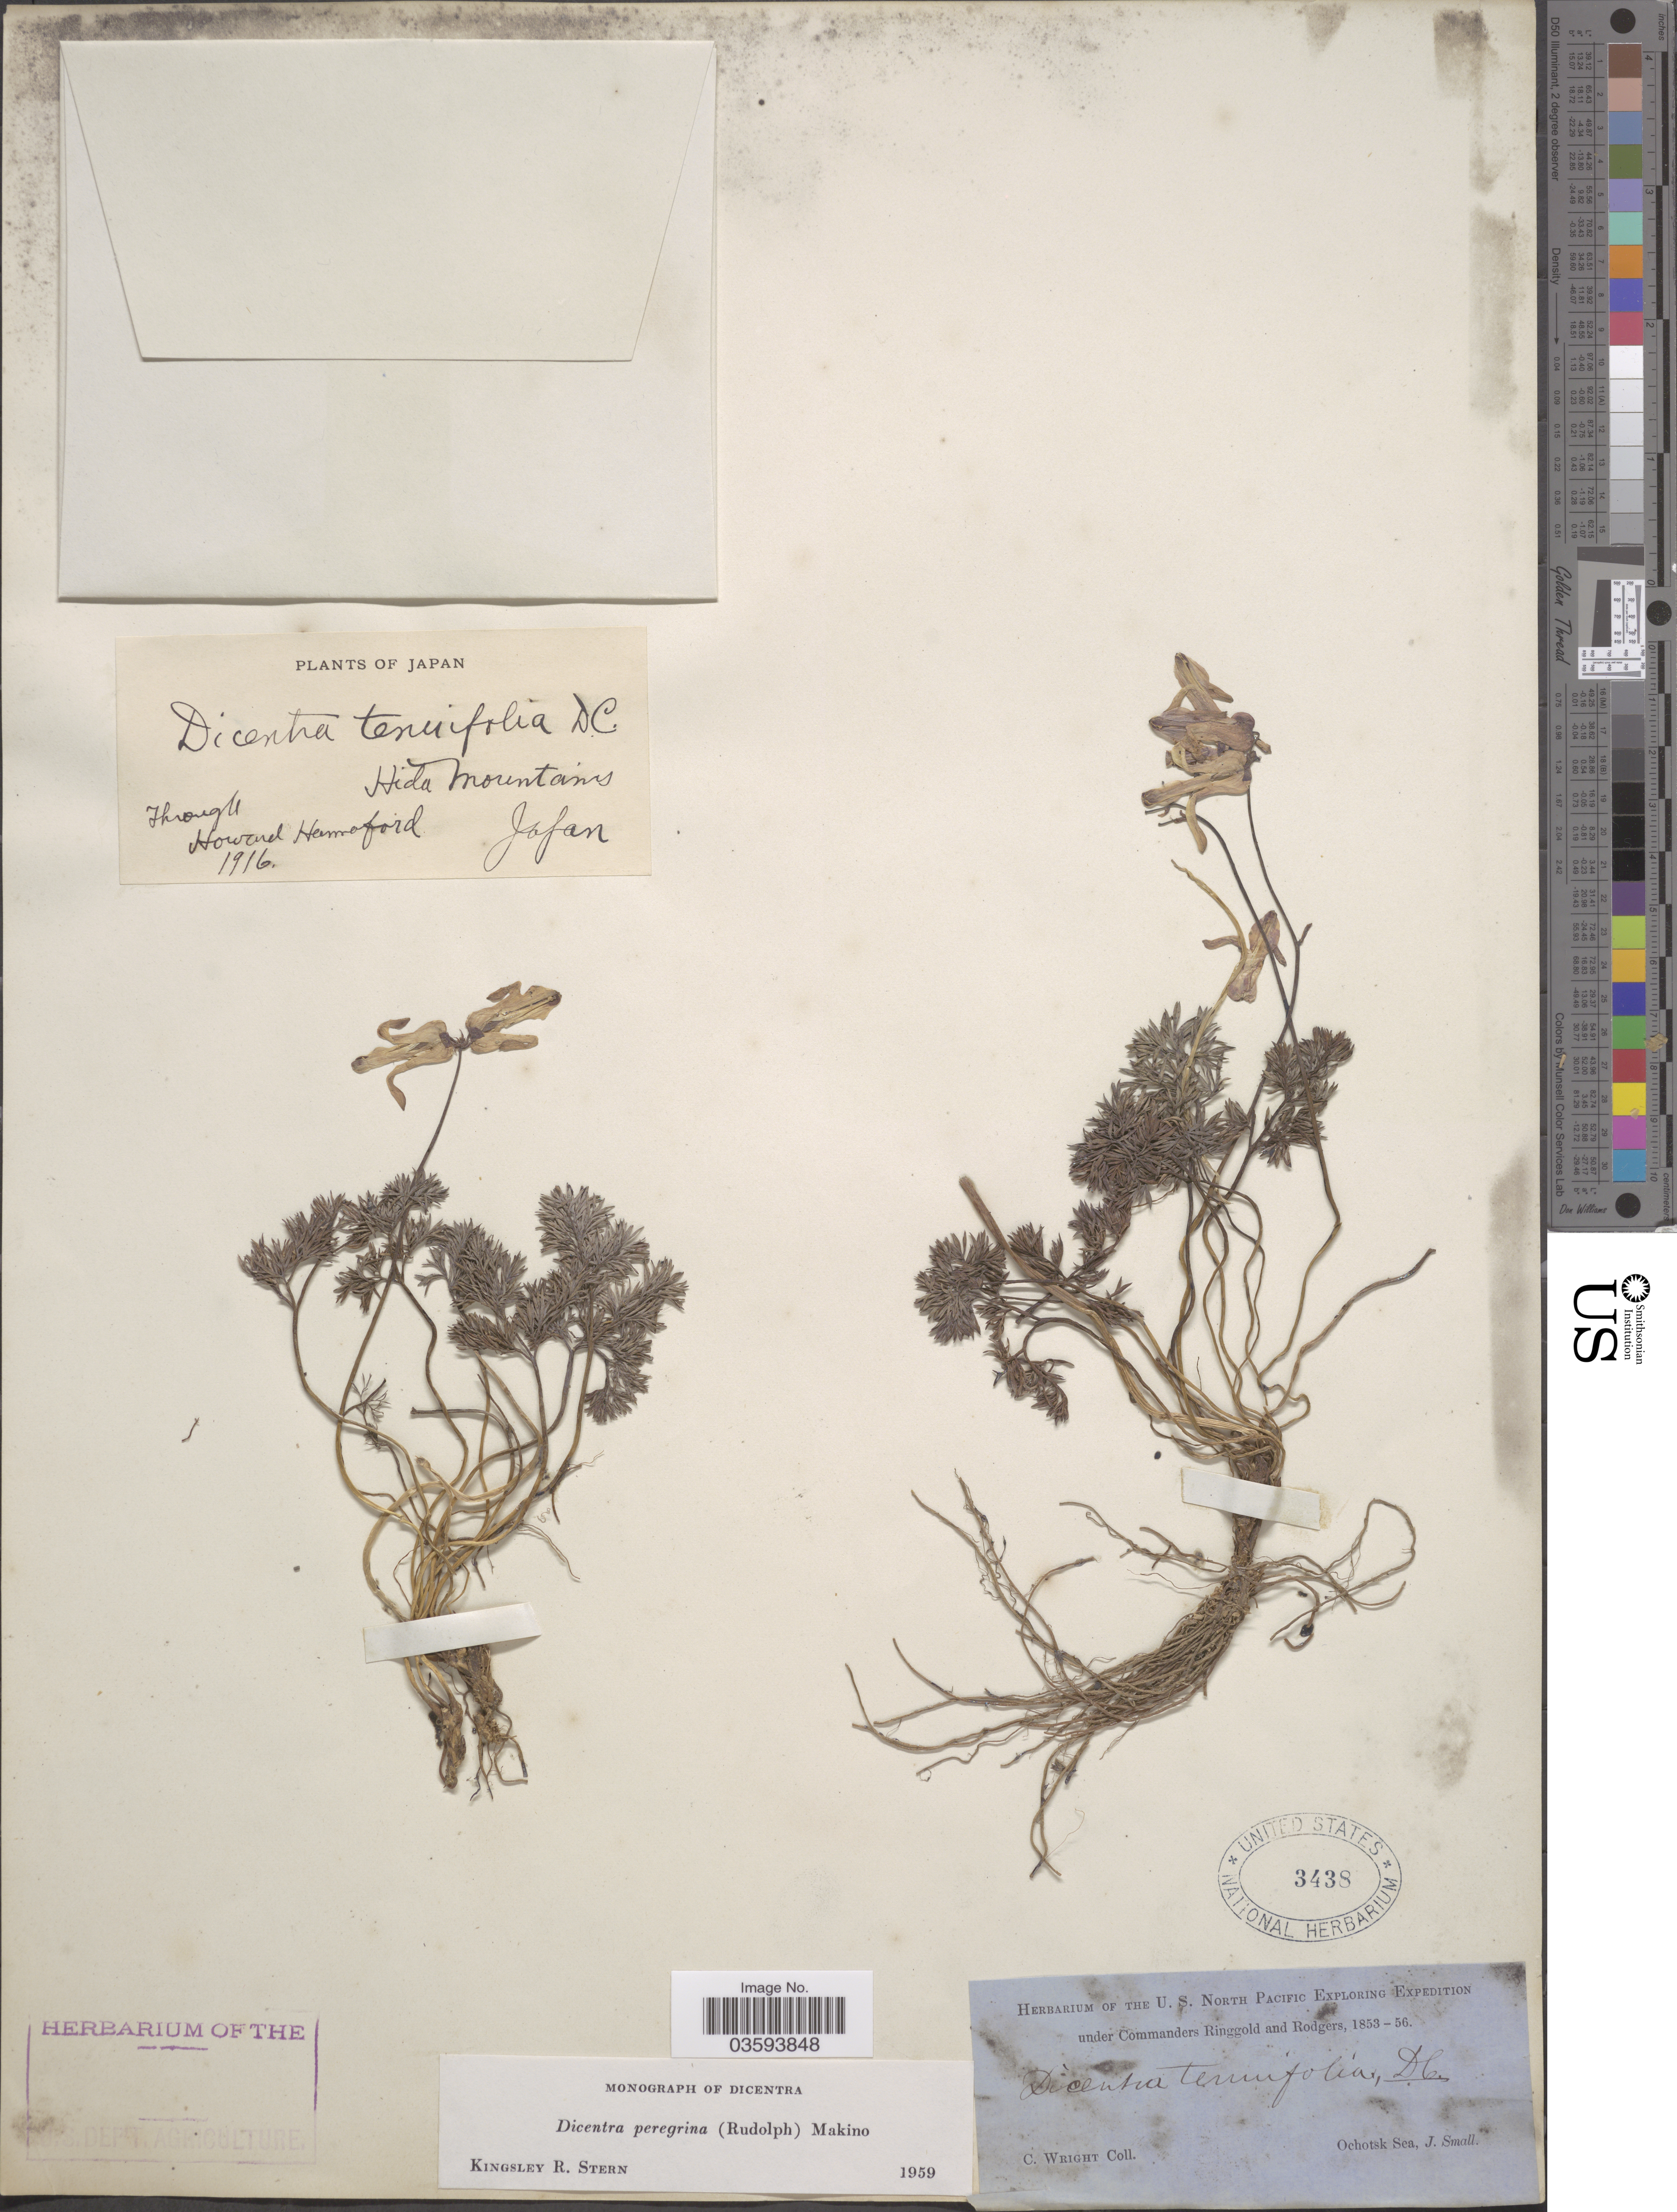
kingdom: Plantae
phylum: Tracheophyta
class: Magnoliopsida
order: Ranunculales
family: Papaveraceae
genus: Dicentra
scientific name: Dicentra peregrina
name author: (Rudolph) Makino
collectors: C. Wright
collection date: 1916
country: Japan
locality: Hida Mountains. Through Howard Hamoford. Ochotsk Sea.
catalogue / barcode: US 3438